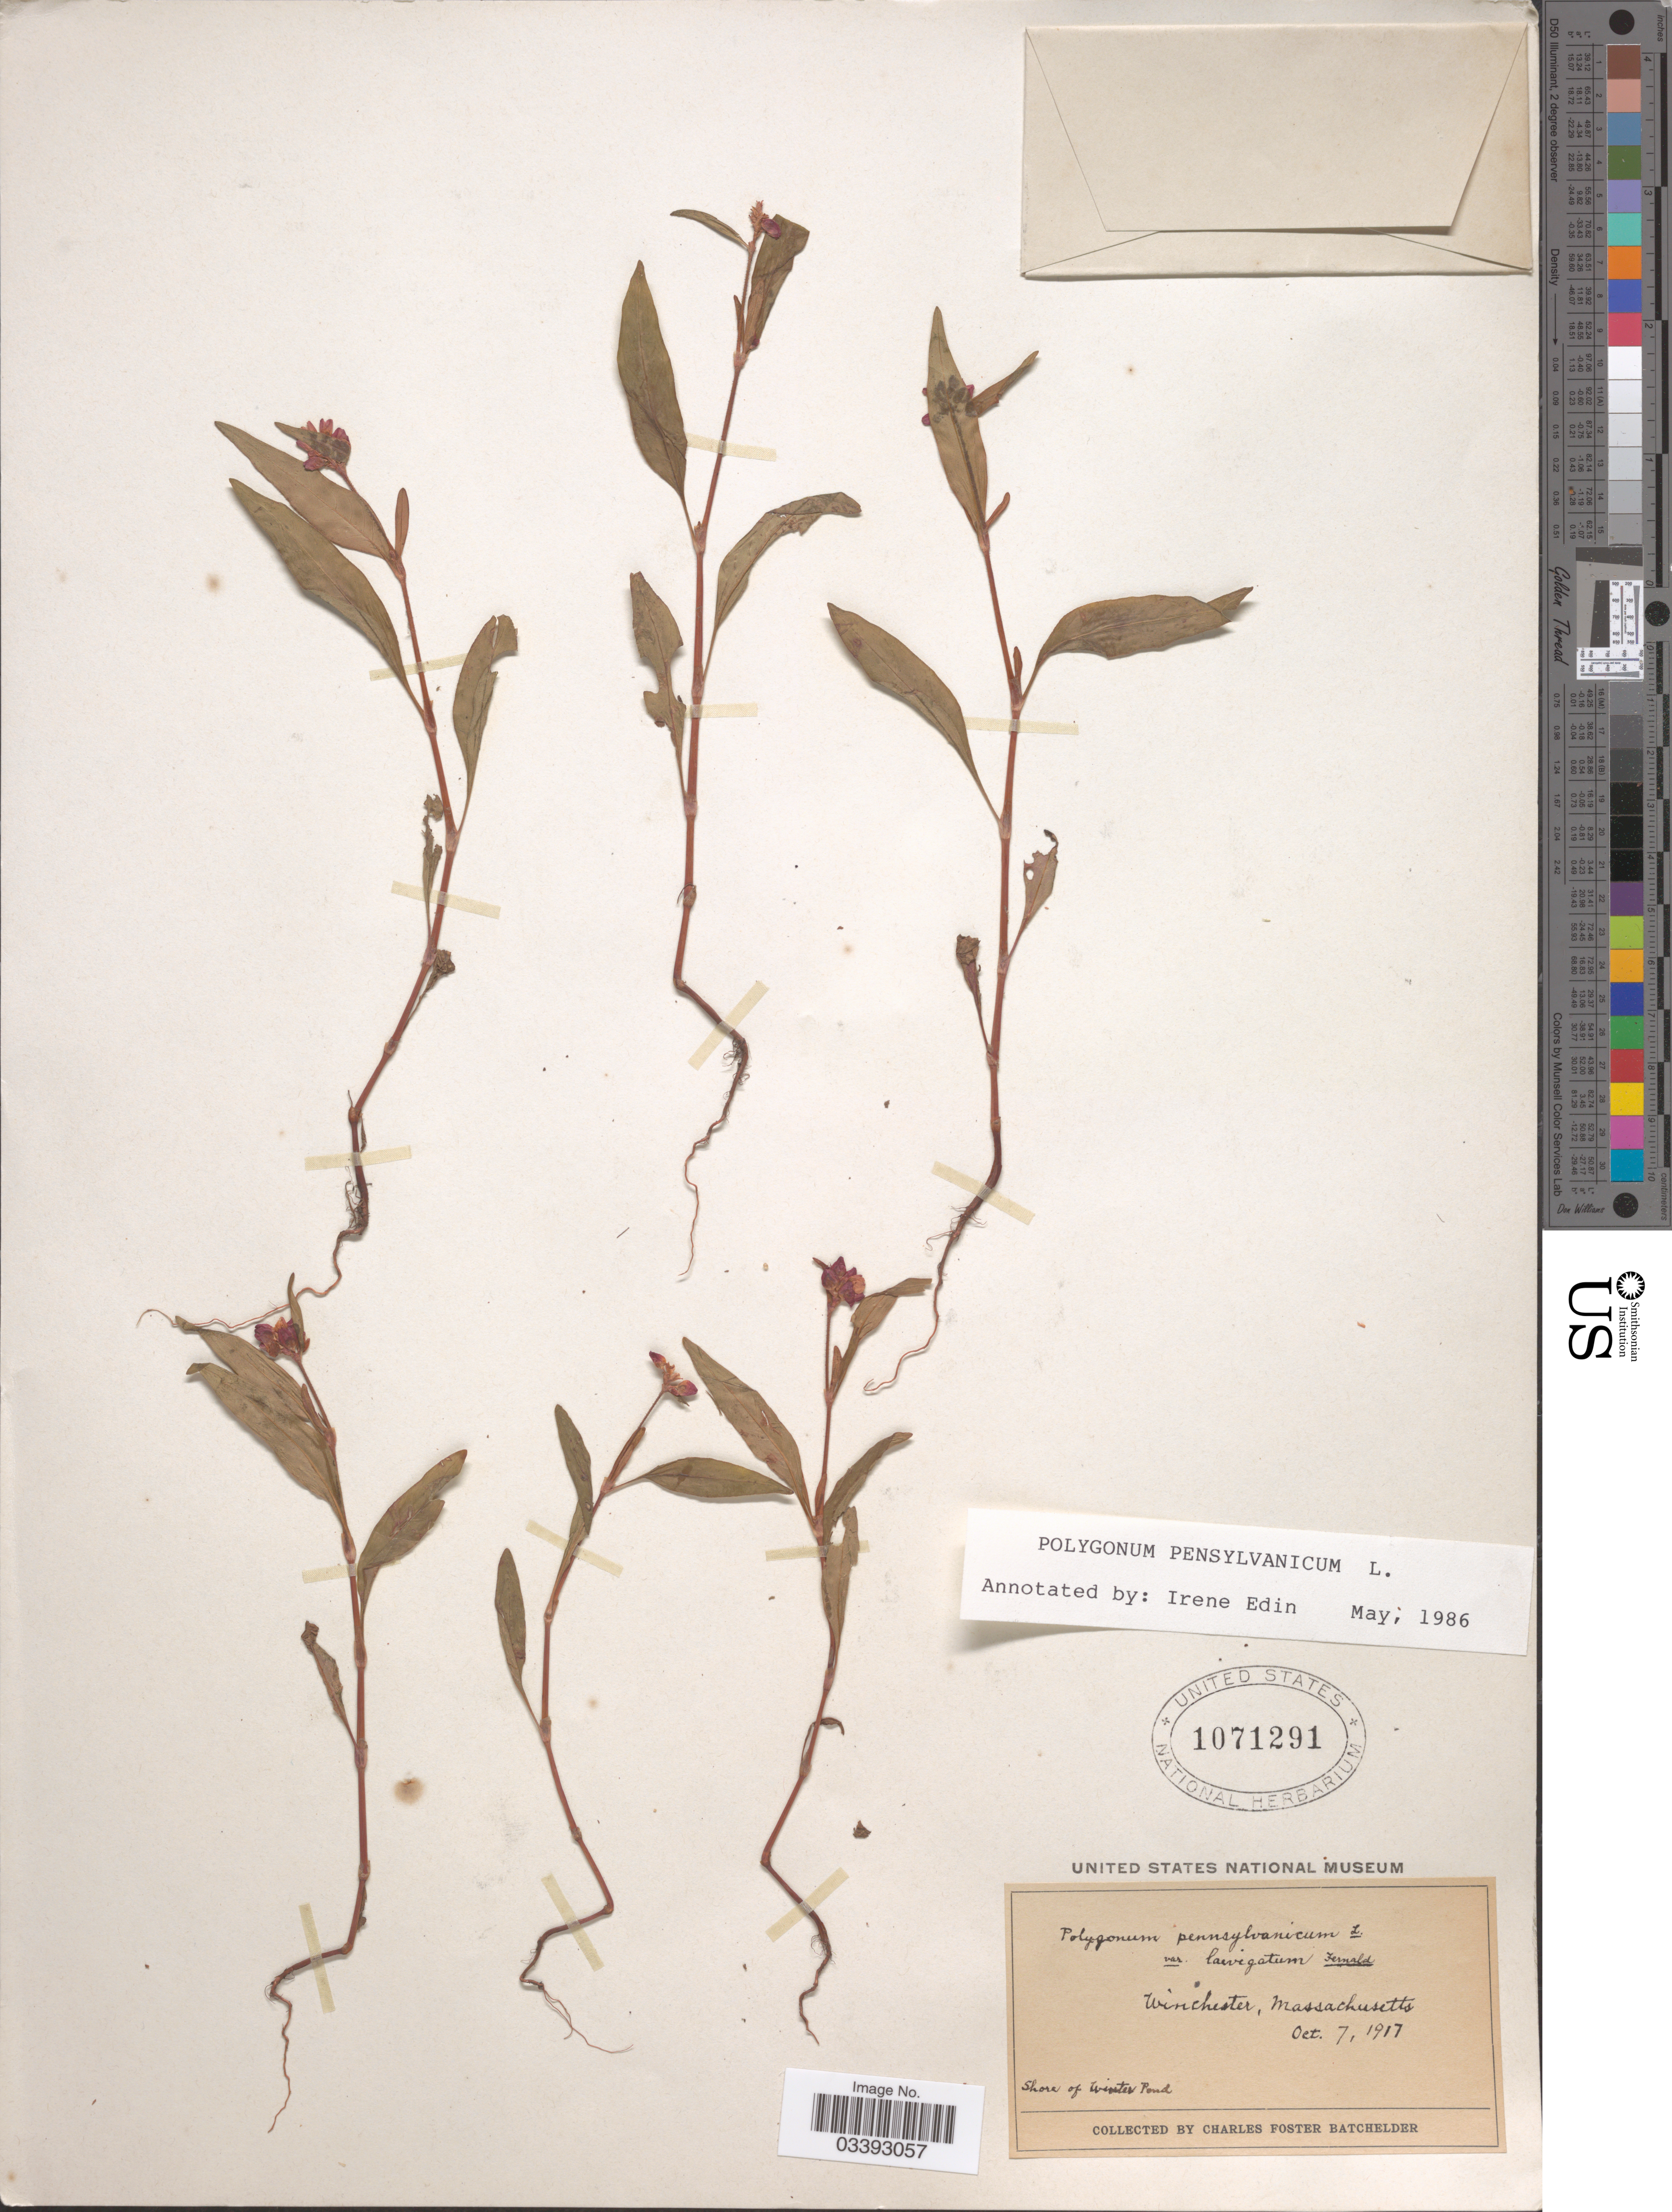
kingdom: Plantae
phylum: Tracheophyta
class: Magnoliopsida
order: Caryophyllales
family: Polygonaceae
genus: Persicaria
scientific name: Persicaria pensylvanica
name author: (L.) M. Gómez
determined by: Atha, D. E.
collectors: C. Batchelder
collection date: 1917-10-07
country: United States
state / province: Massachusetts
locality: Winchester. Shore of Winter Pond.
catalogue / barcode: US 1071291